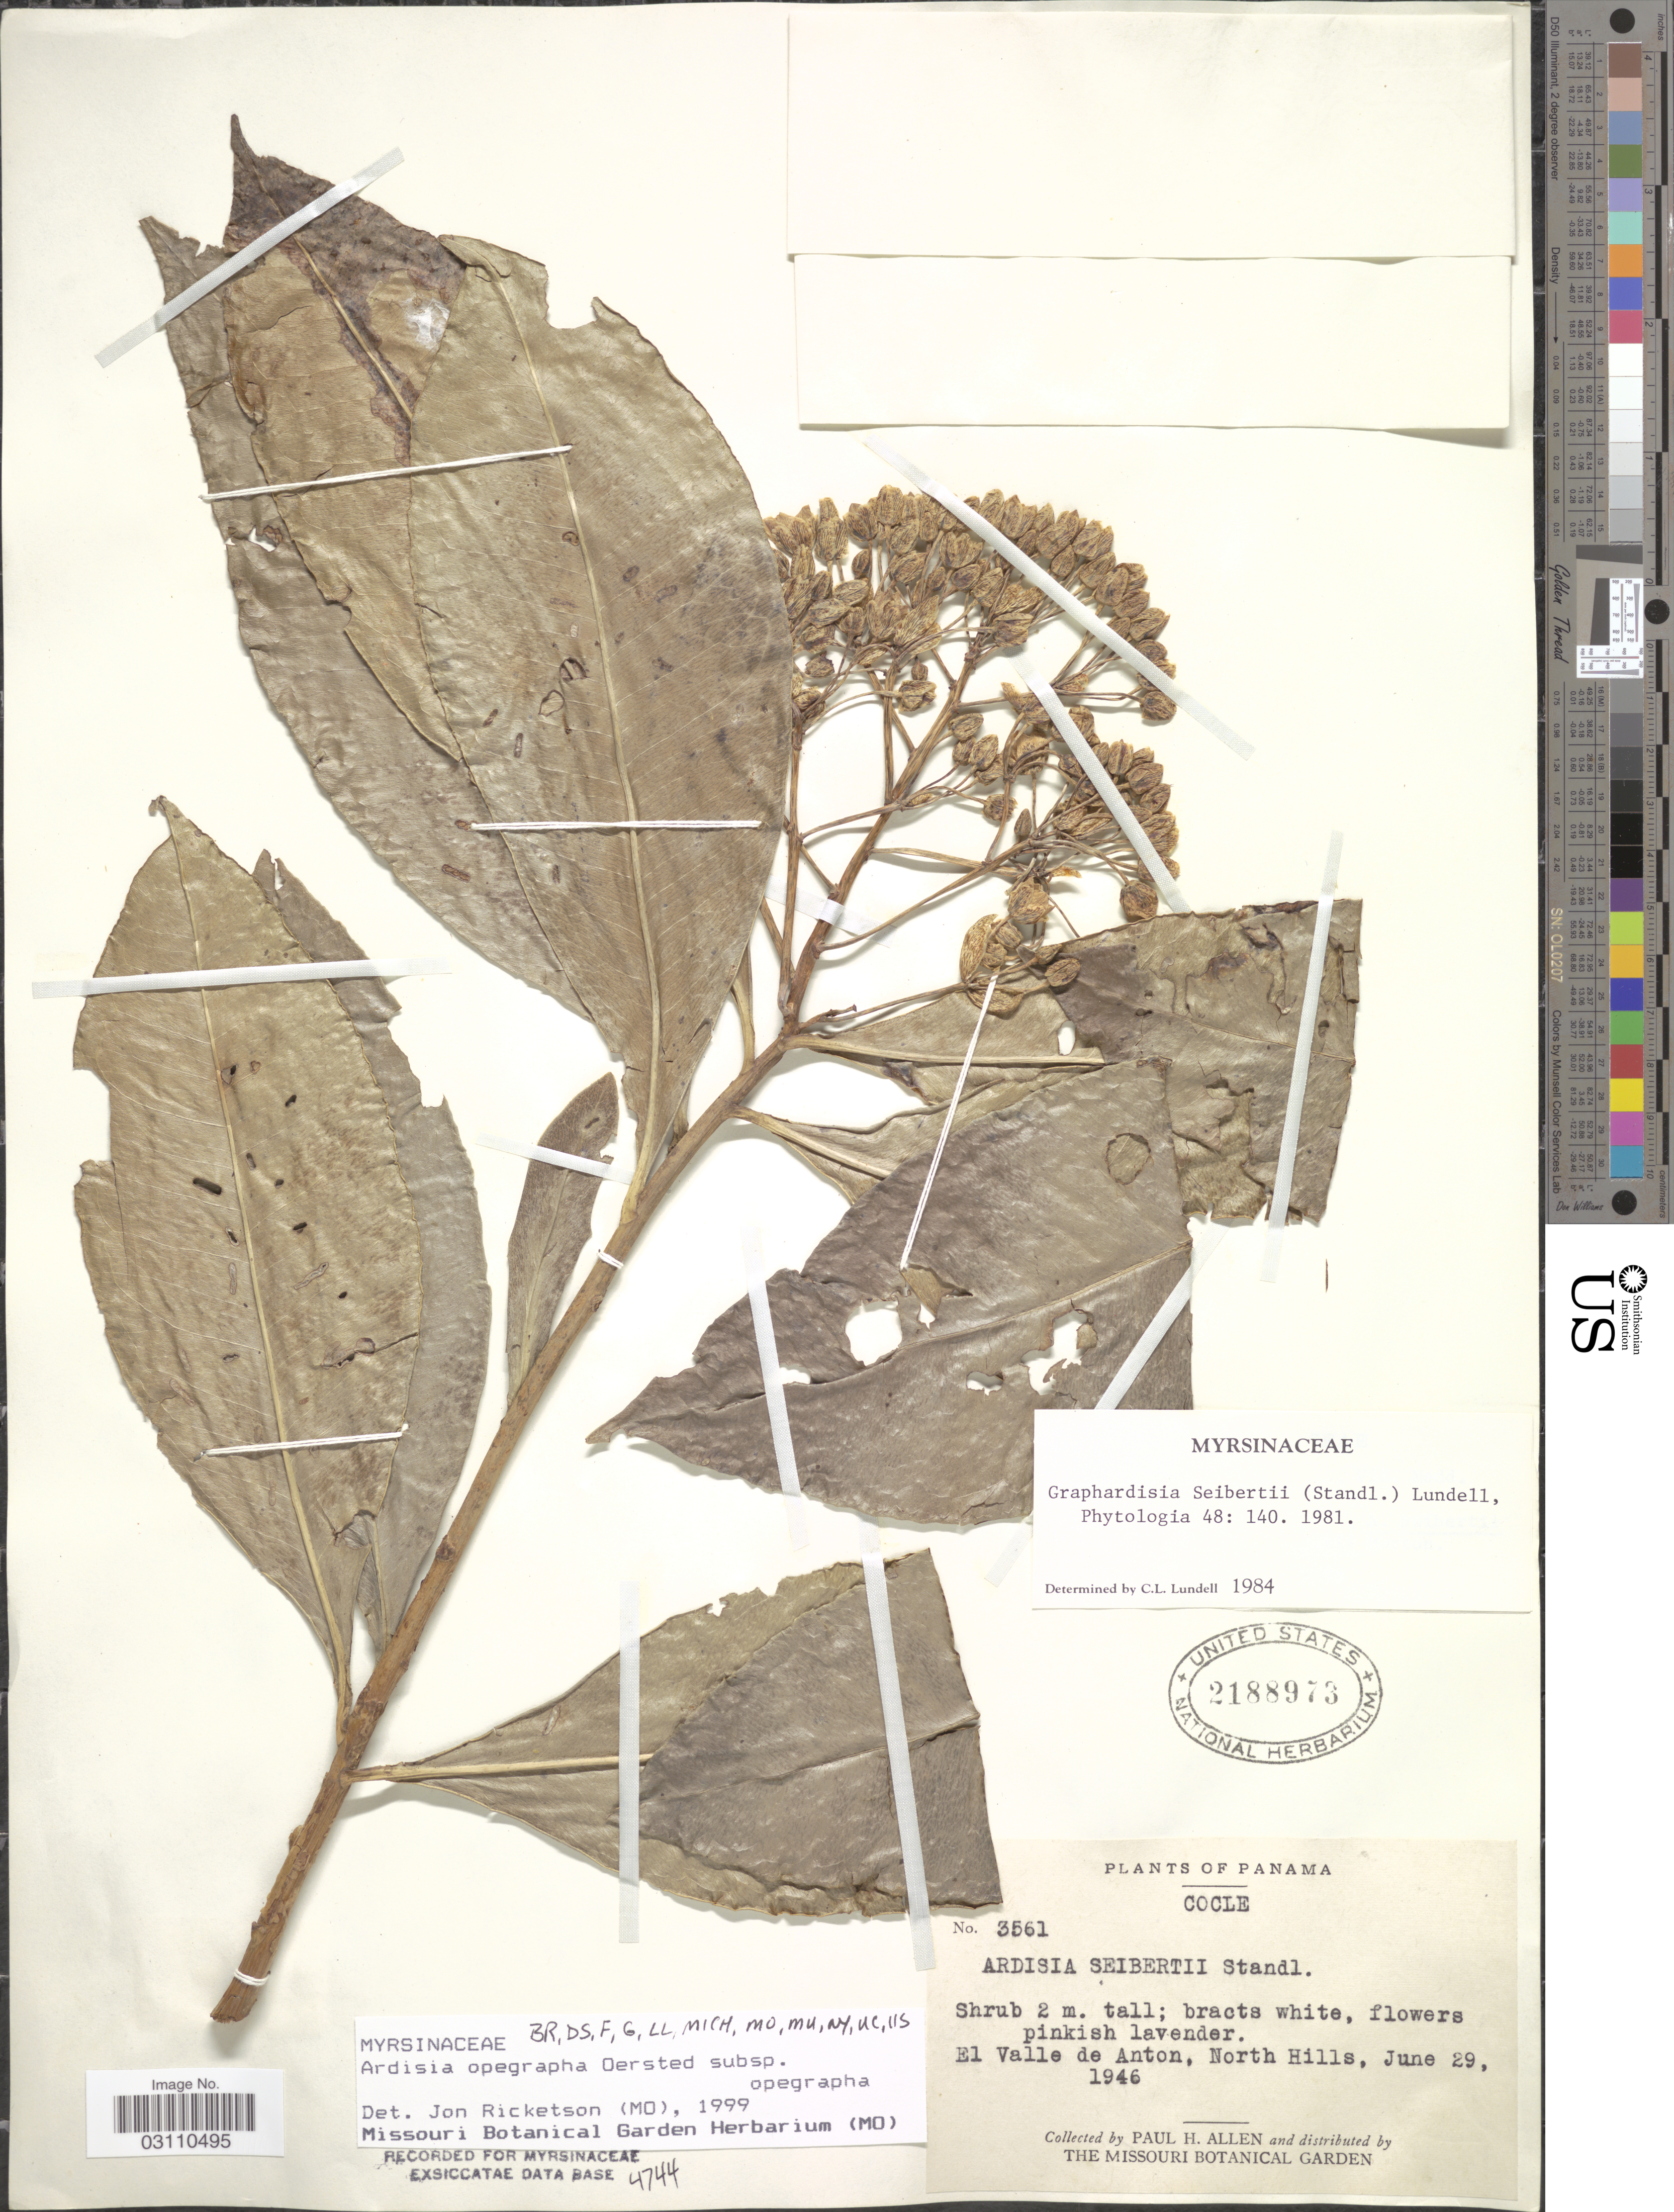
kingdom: Plantae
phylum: Tracheophyta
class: Magnoliopsida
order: Ericales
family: Primulaceae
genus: Ardisia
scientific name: Ardisia opegrapha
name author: Oerst.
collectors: P. H. Allen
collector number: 3561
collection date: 1946-06-29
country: Panama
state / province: Coclé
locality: El Valle de Anton, North Hills.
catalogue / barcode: US 2188973